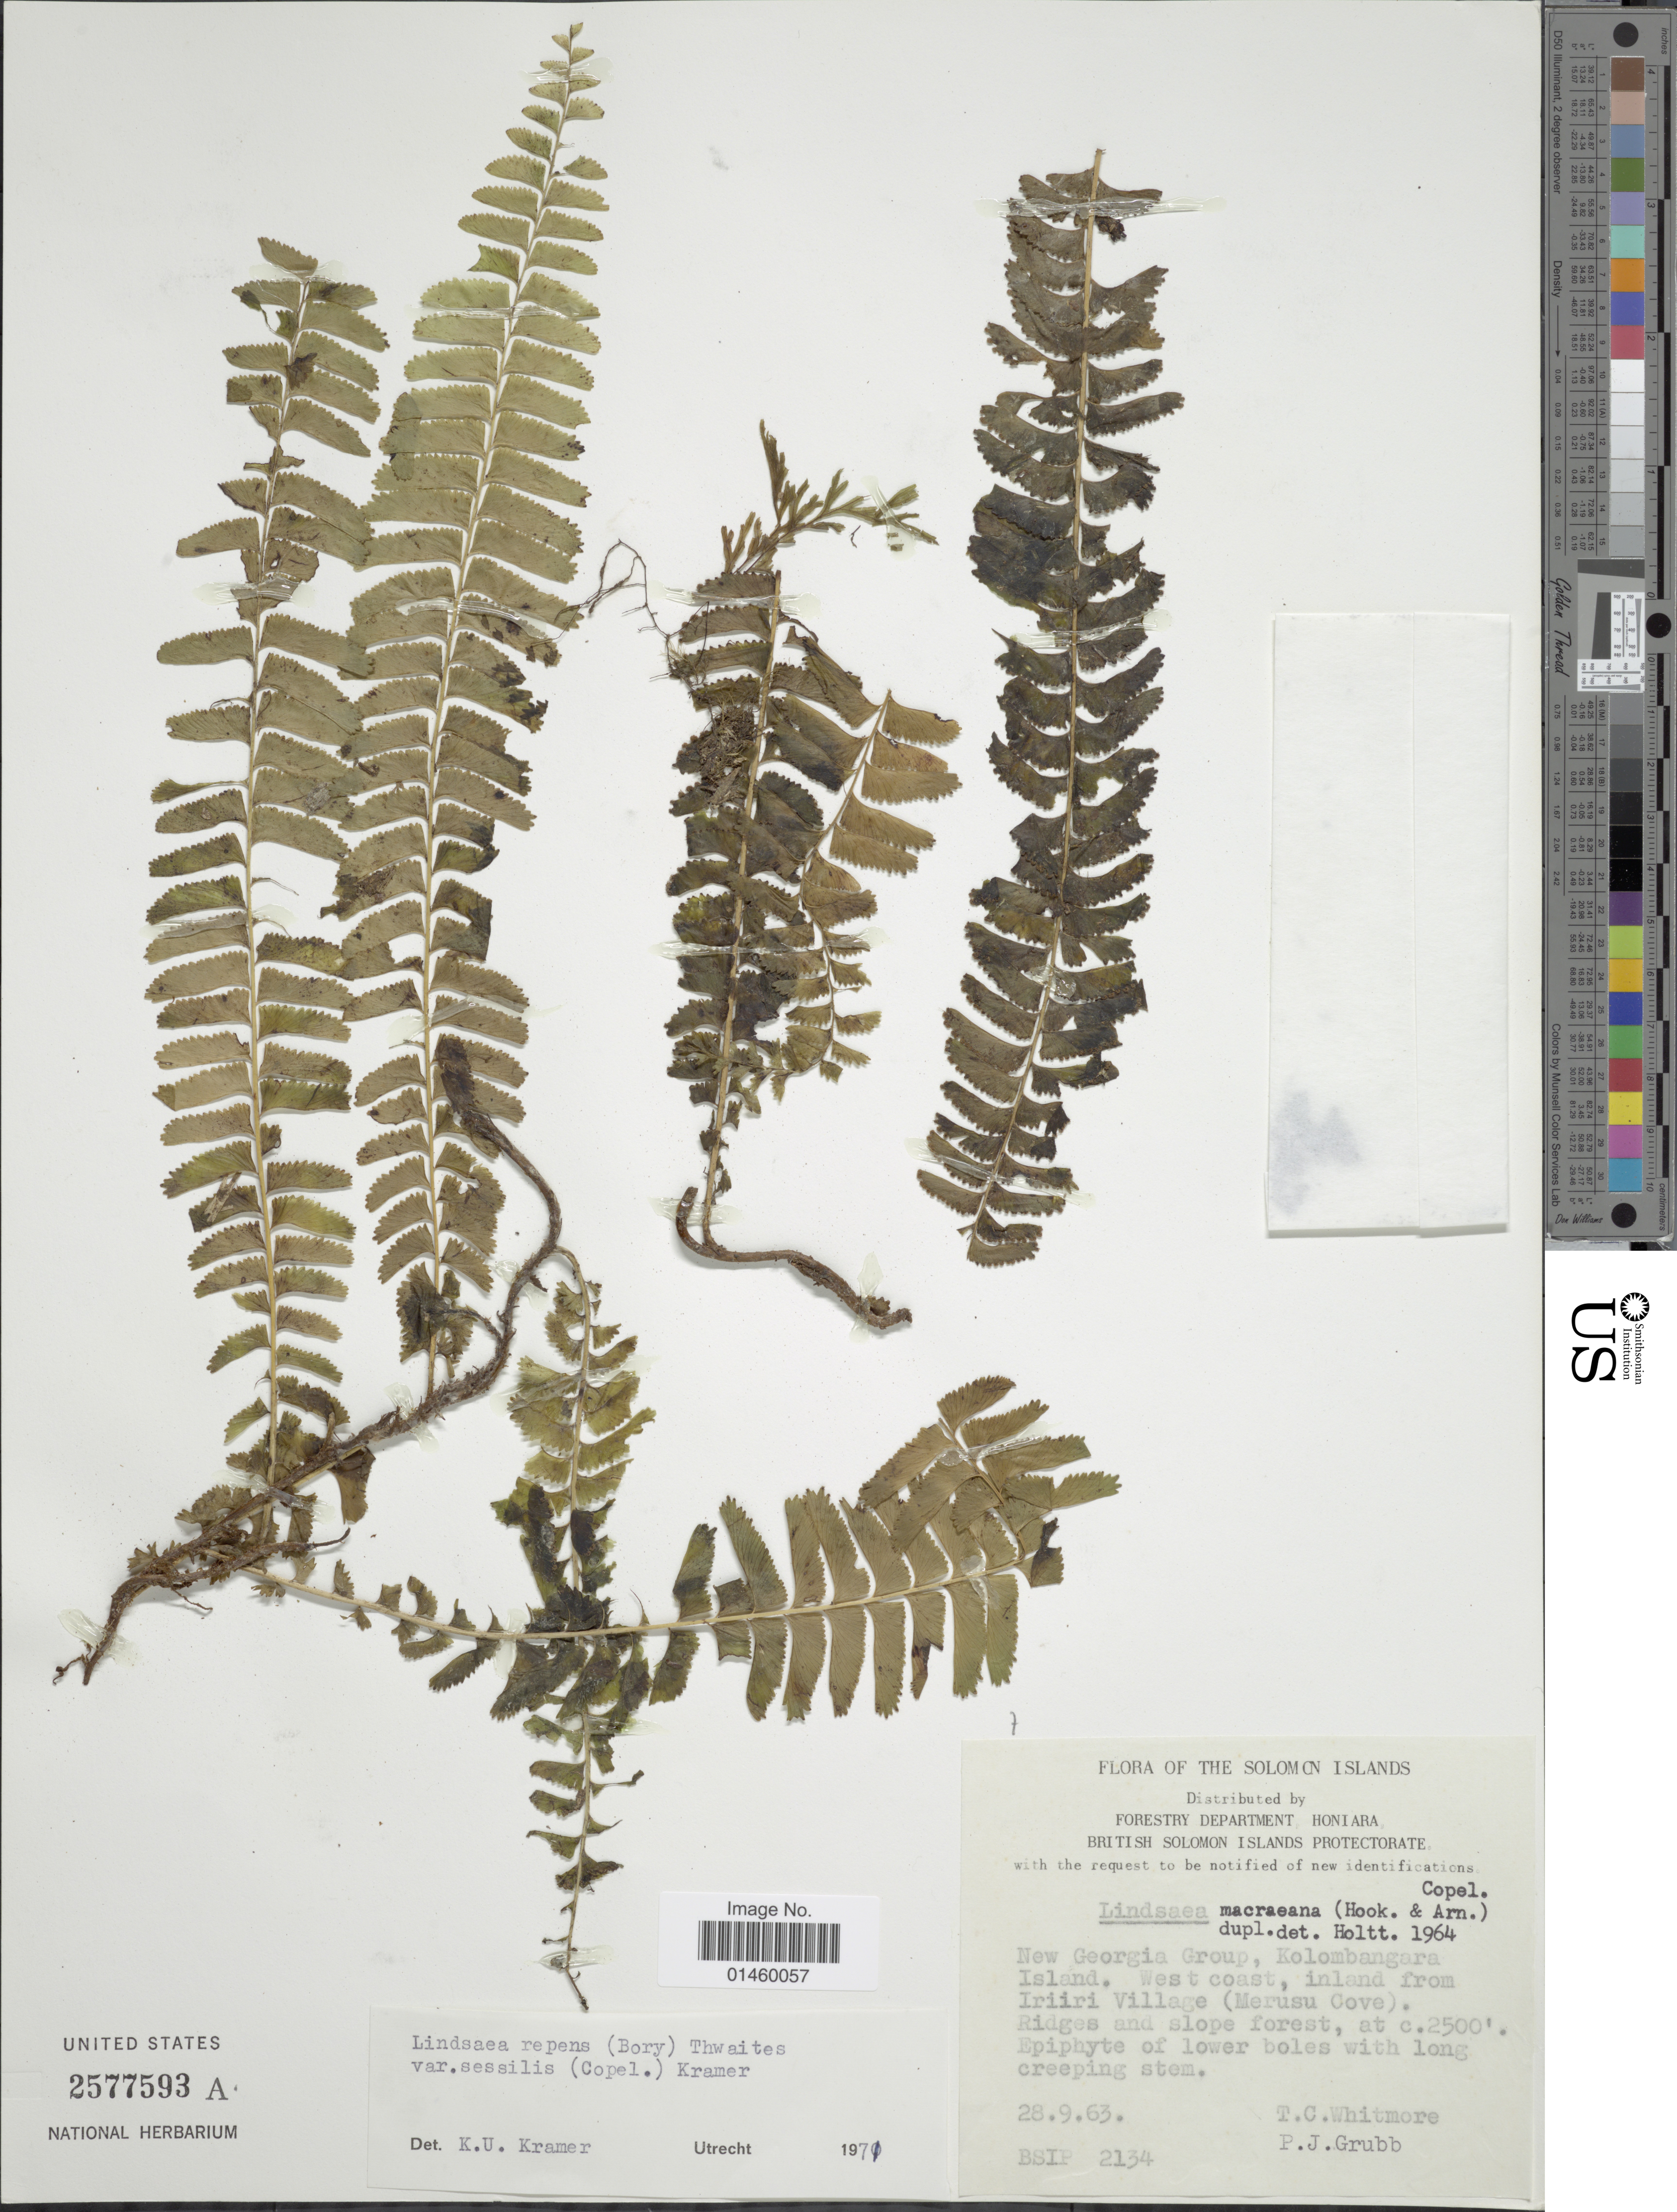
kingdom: Plantae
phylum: Tracheophyta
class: Polypodiopsida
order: Polypodiales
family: Lindsaeaceae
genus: Lindsaea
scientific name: Lindsaea repens var. sessilis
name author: (Copel.) K.U. Kramer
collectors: T. C. Whitmore & P. J. Grubb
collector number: BSIP2134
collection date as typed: Transcribed d/m/y: 28/9/63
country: Solomon Islands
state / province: Solomon Islands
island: Kolombangara [Nduke]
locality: New Georgia Group, Kolombangara Island. West coast, inland from Iriiri Village (Merusu Cove).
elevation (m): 762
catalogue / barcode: US 2577593A